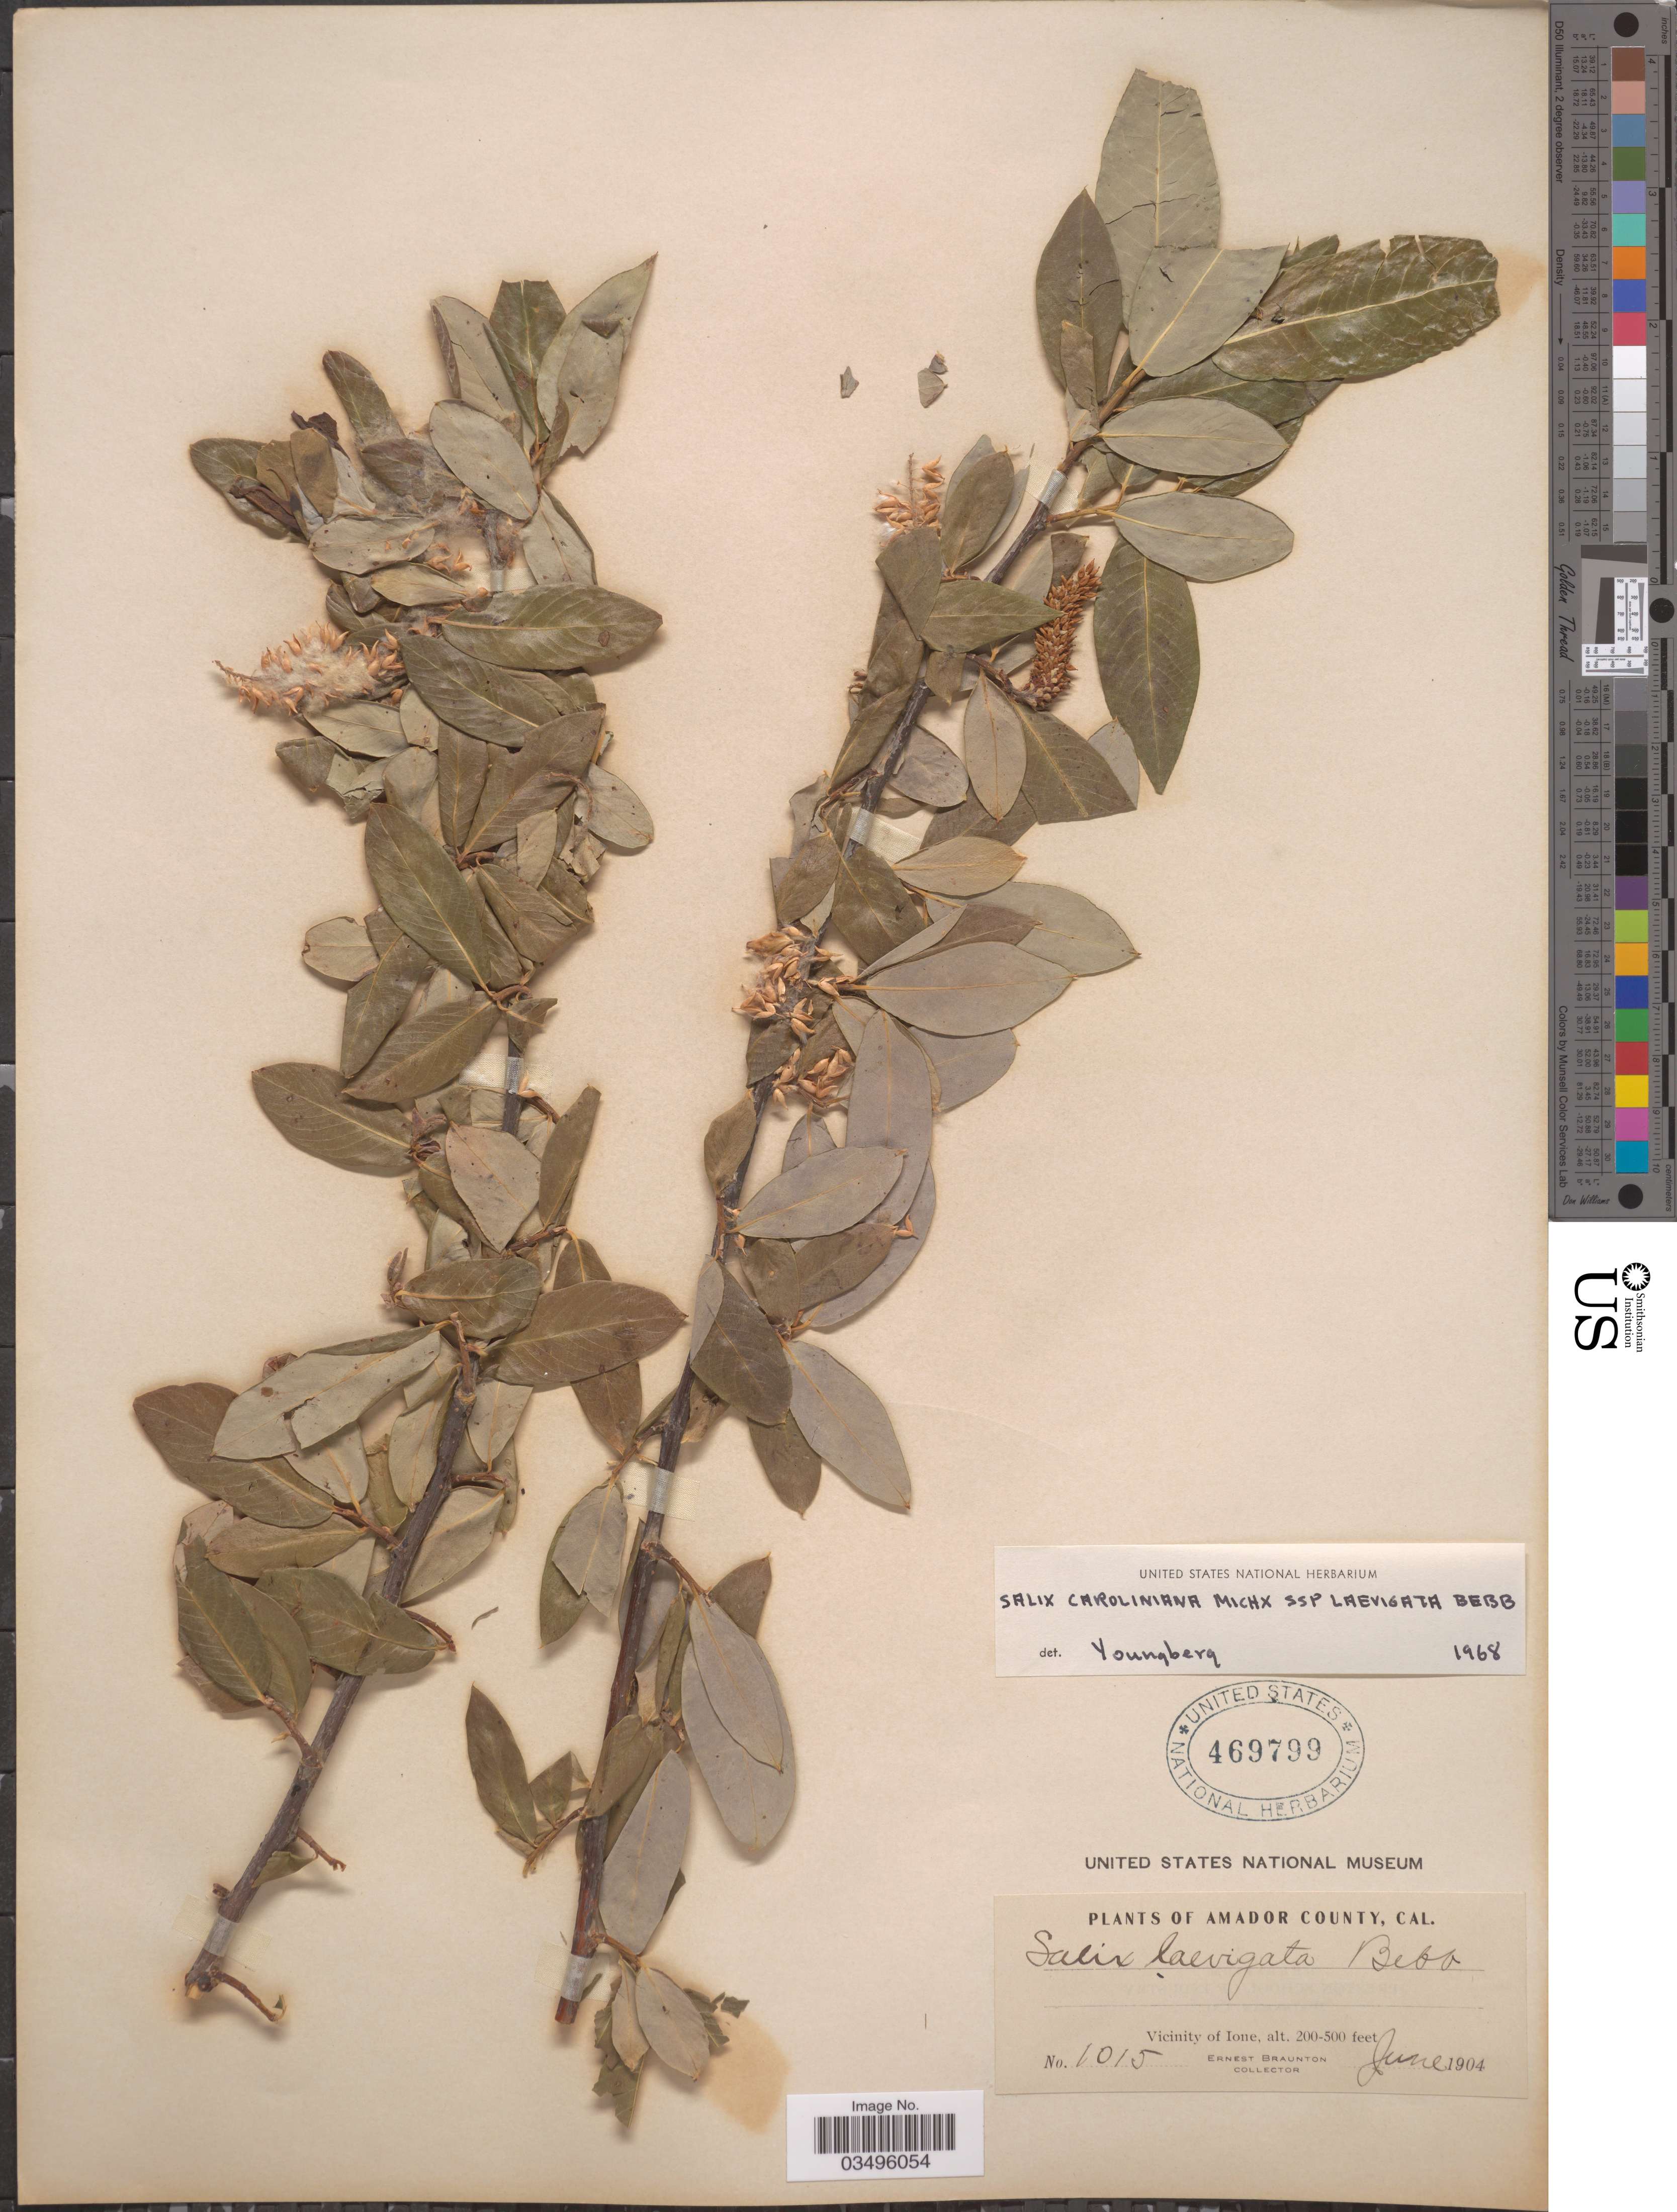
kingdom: Plantae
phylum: Tracheophyta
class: Magnoliopsida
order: Malpighiales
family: Salicaceae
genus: Salix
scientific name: Salix caroliniana subsp. laevigata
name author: Bebb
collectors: E. Braunton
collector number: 1015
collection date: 1904-06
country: United States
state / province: California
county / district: Amador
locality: Amador County. Vicinity of Ione.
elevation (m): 61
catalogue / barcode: US 469799